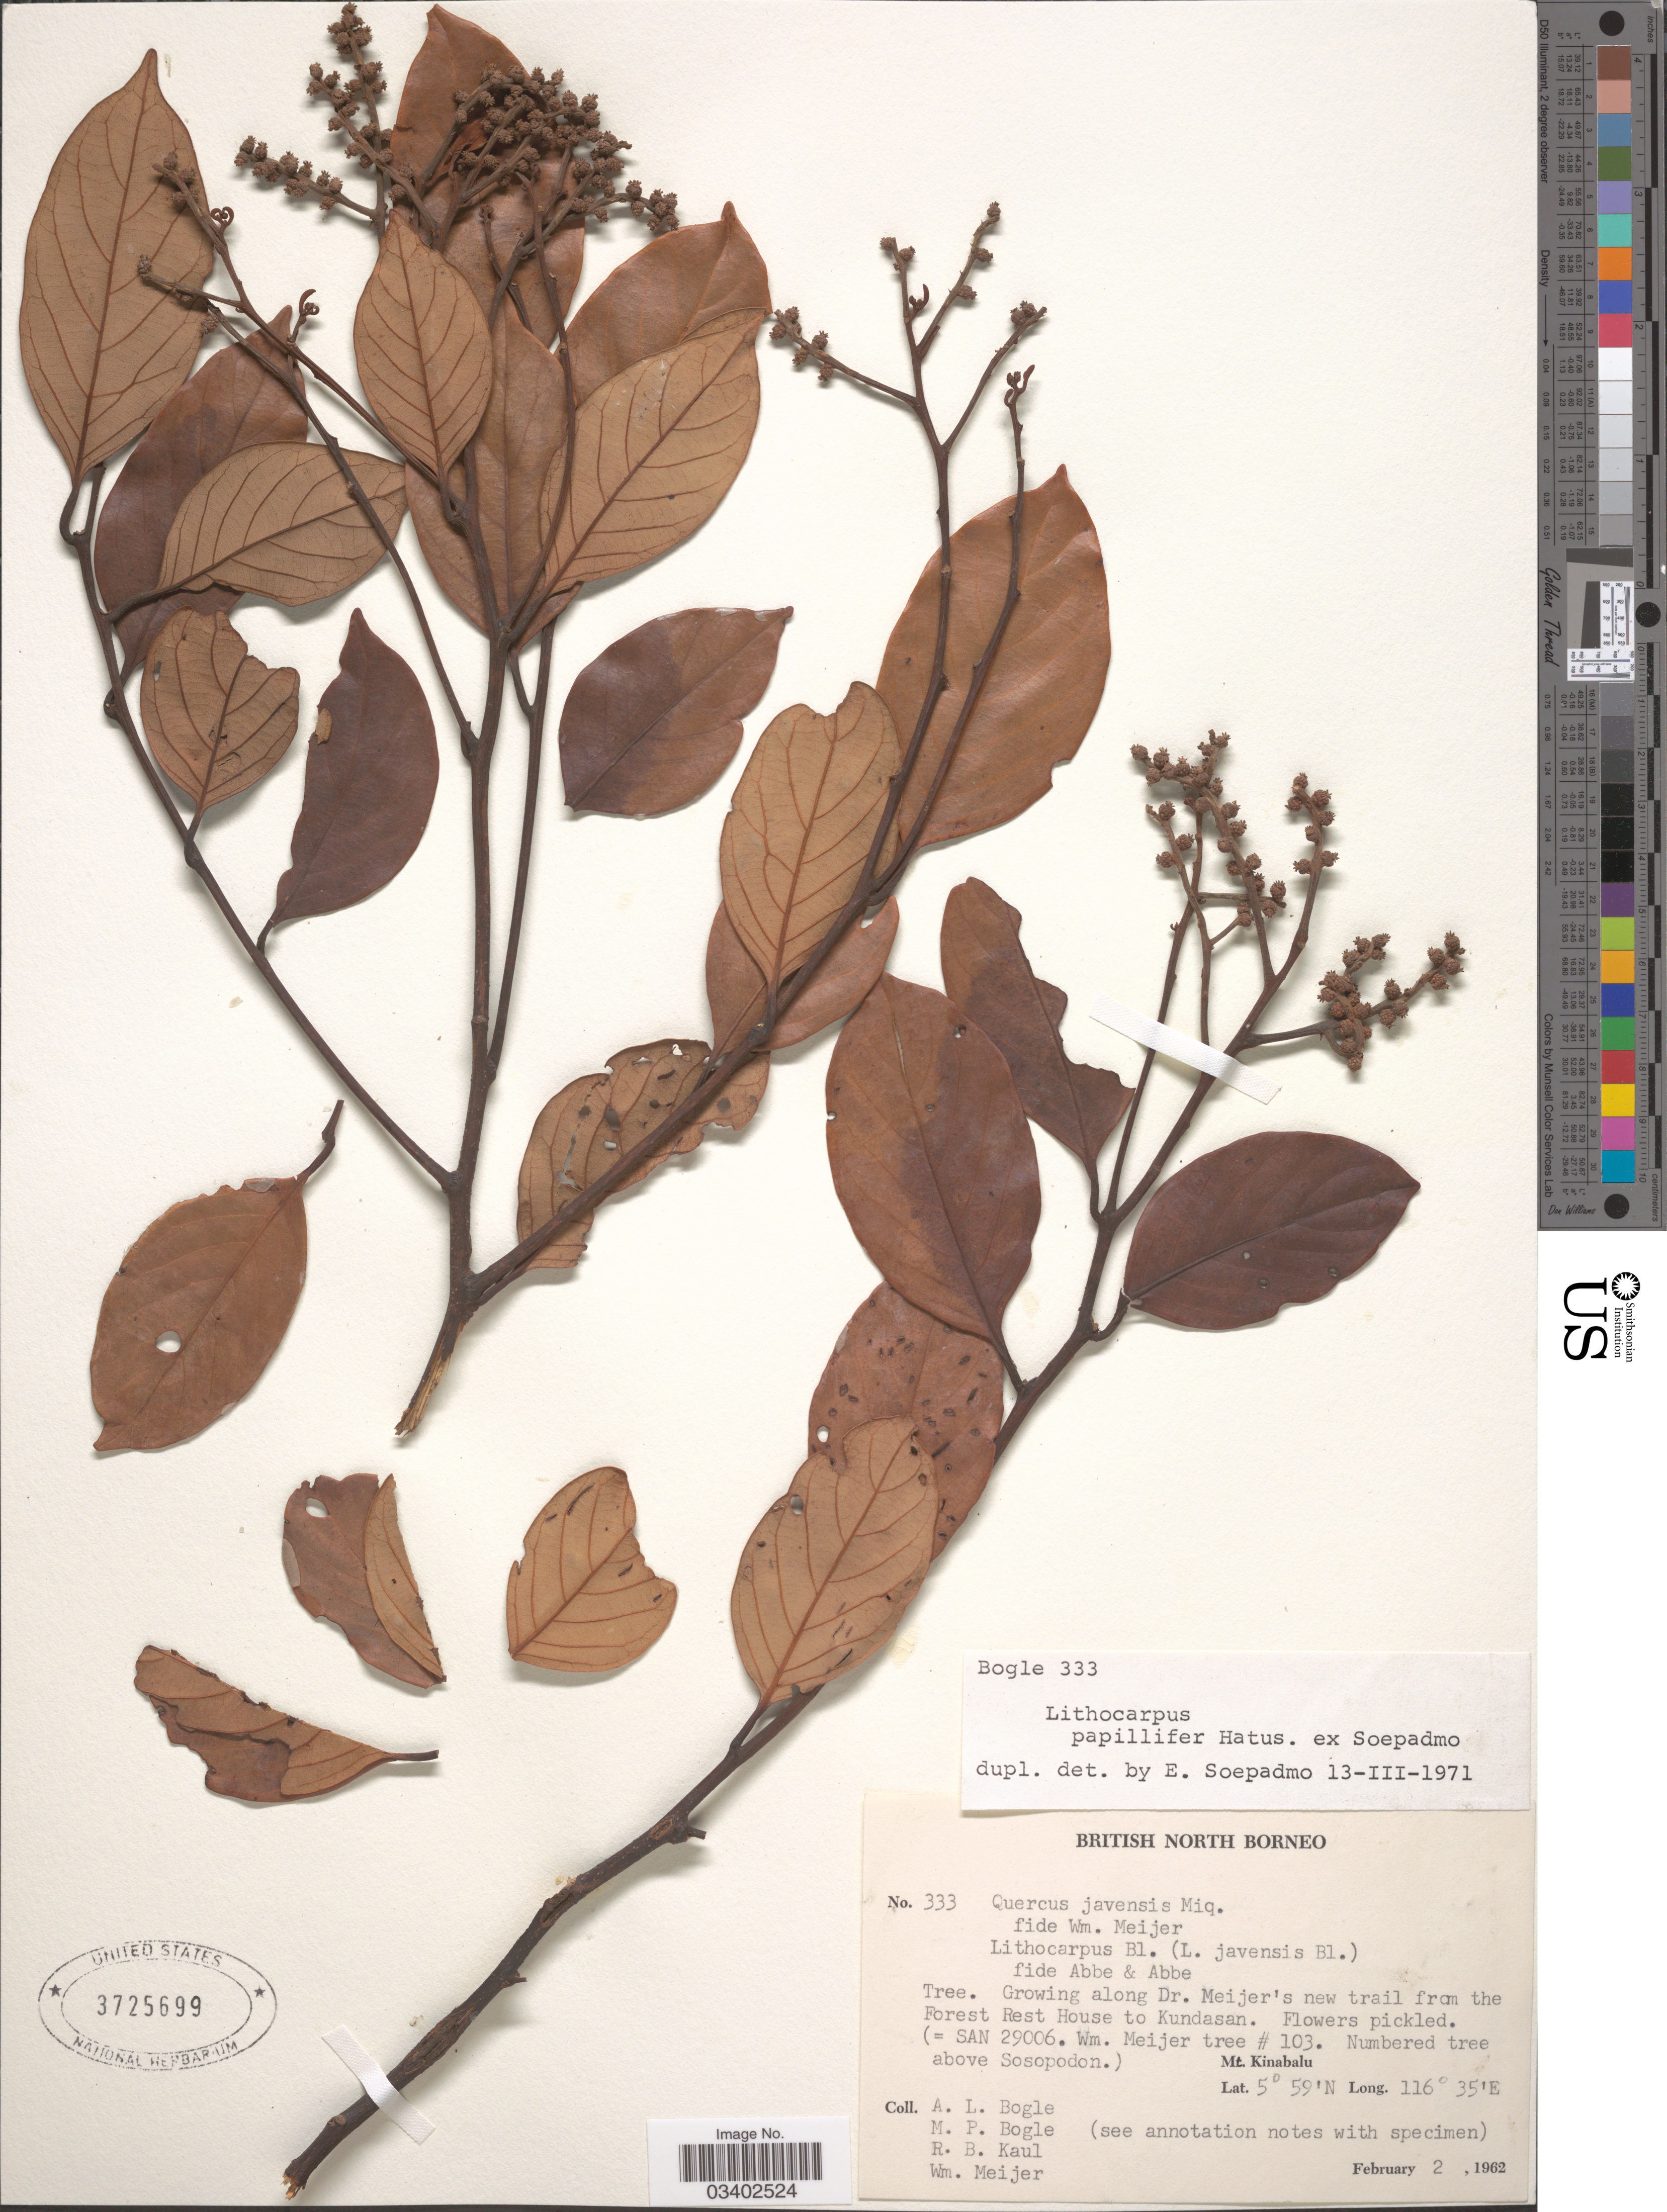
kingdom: Plantae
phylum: Tracheophyta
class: Magnoliopsida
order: Fagales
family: Fagaceae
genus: Lithocarpus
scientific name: Lithocarpus papillifer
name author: Hatus. ex Soepadmo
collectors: Bogle, A.L., M. Bogle, R. Kaul & W. Meijer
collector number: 333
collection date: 1962-02-02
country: Malaysia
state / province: Sabah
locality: British North Borneo. Growing along Dr. Meijer's new trail from the Forest Rest House to Kundasan. Mt. Kinabalu.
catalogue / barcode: US 3725699